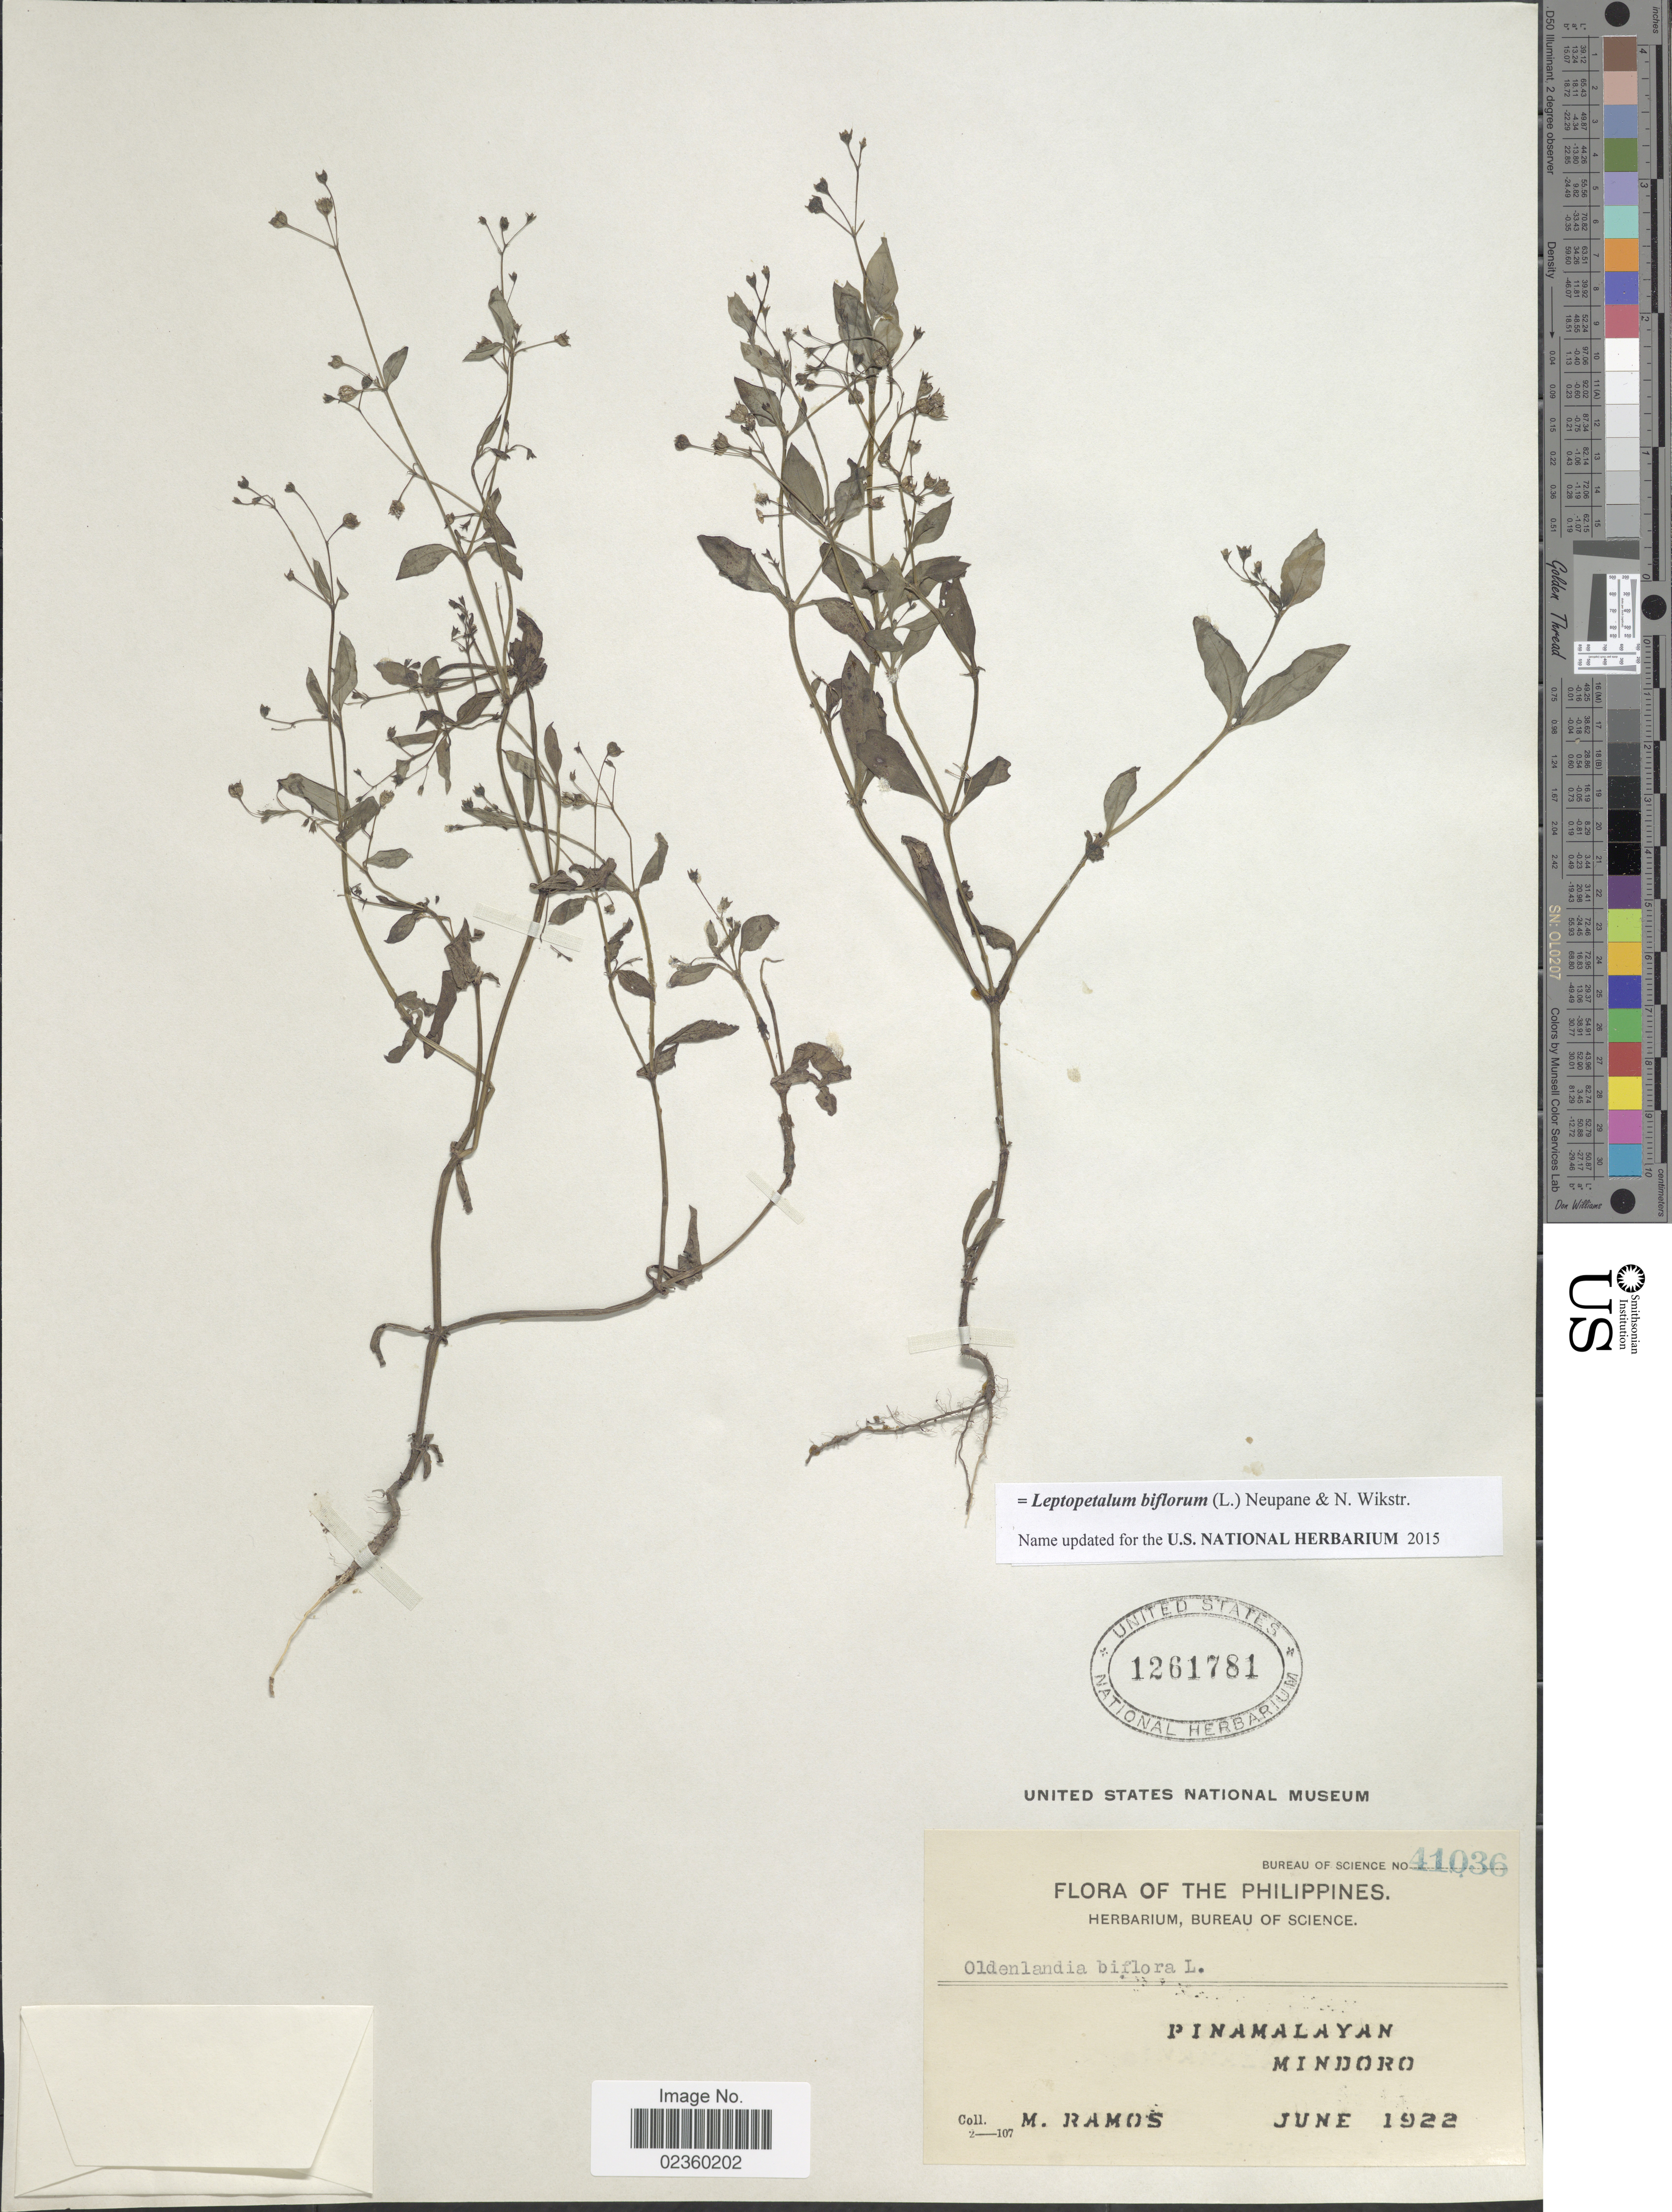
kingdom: Plantae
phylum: Tracheophyta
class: Magnoliopsida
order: Gentianales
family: Rubiaceae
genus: Leptopetalum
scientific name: Leptopetalum biflorum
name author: (L.) Neupane & N. Wikstr.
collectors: M. Ramos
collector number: Bureau of Science 41036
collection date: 1922-06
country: Philippines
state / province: Mimaropa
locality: Pinamalayan, Mindoro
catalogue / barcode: US 1261781